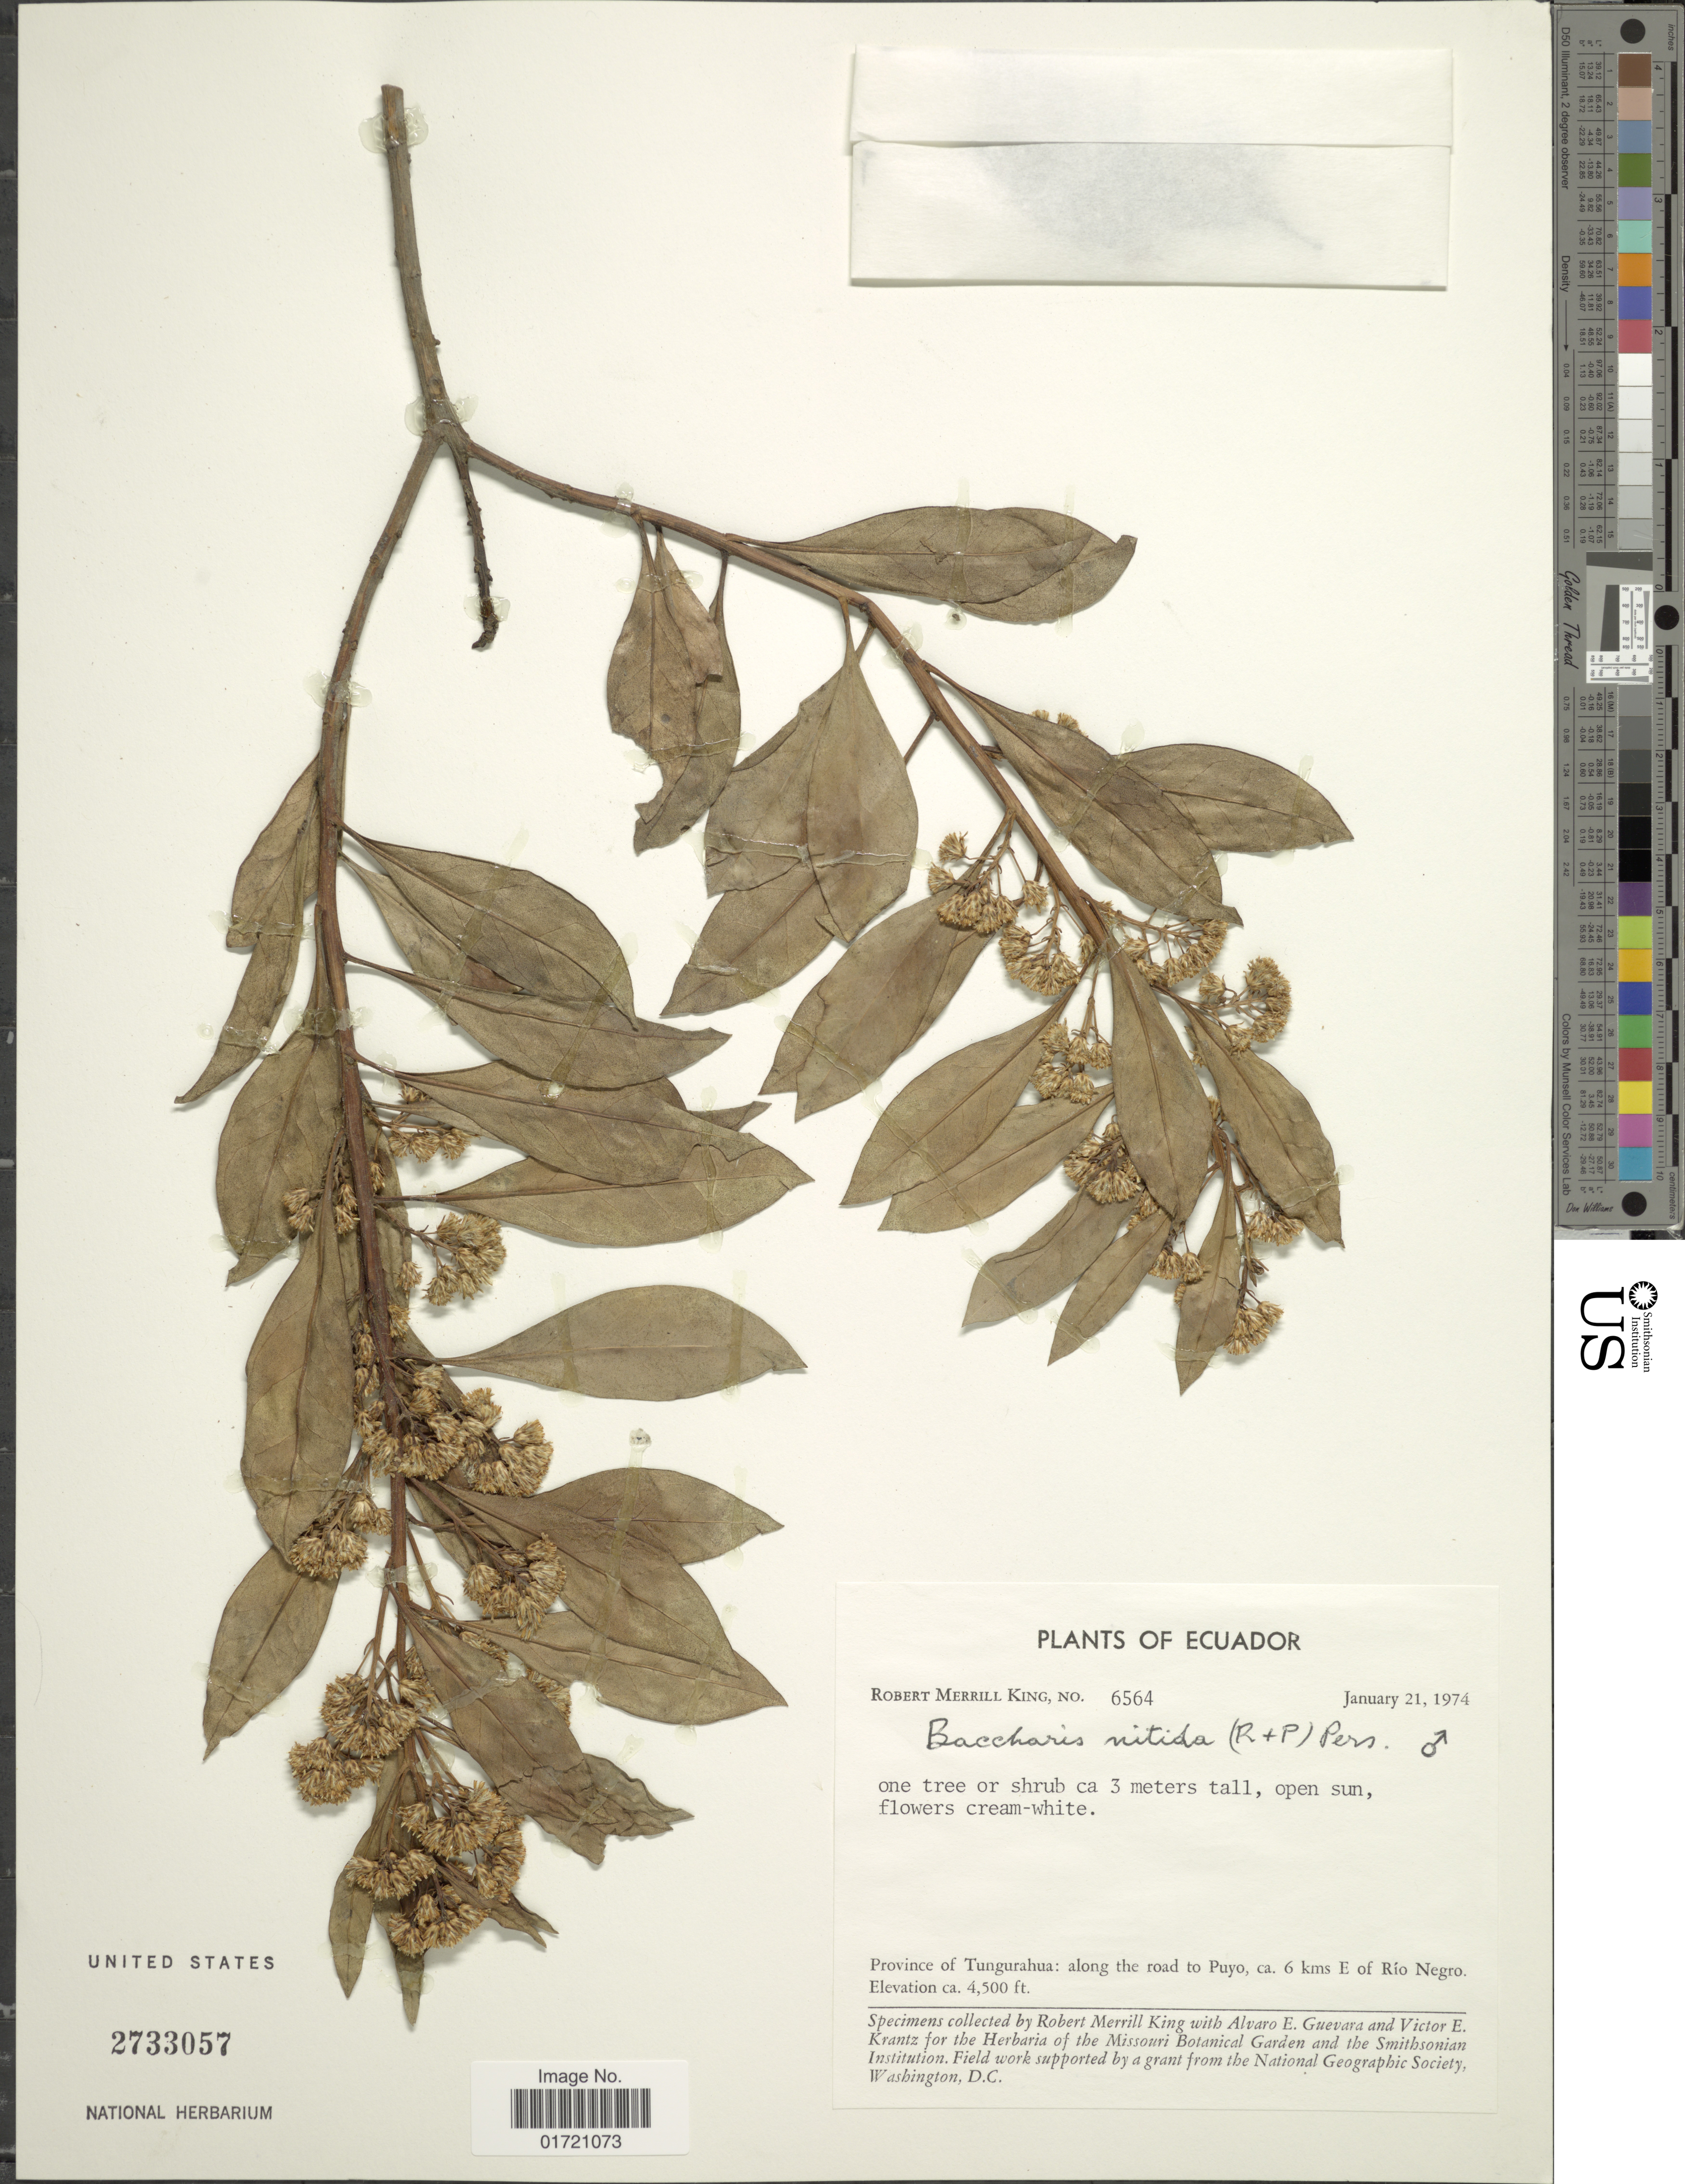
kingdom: Plantae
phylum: Tracheophyta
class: Magnoliopsida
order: Asterales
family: Asteraceae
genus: Baccharis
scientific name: Baccharis nitida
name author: (Ruiz & Pav.) Pers.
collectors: R. M. King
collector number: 6564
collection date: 1974-01-21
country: Ecuador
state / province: Tungurahua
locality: along the road to Puyo, ca. 6 kms E of Río Negro.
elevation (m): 1372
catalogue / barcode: US 2733057